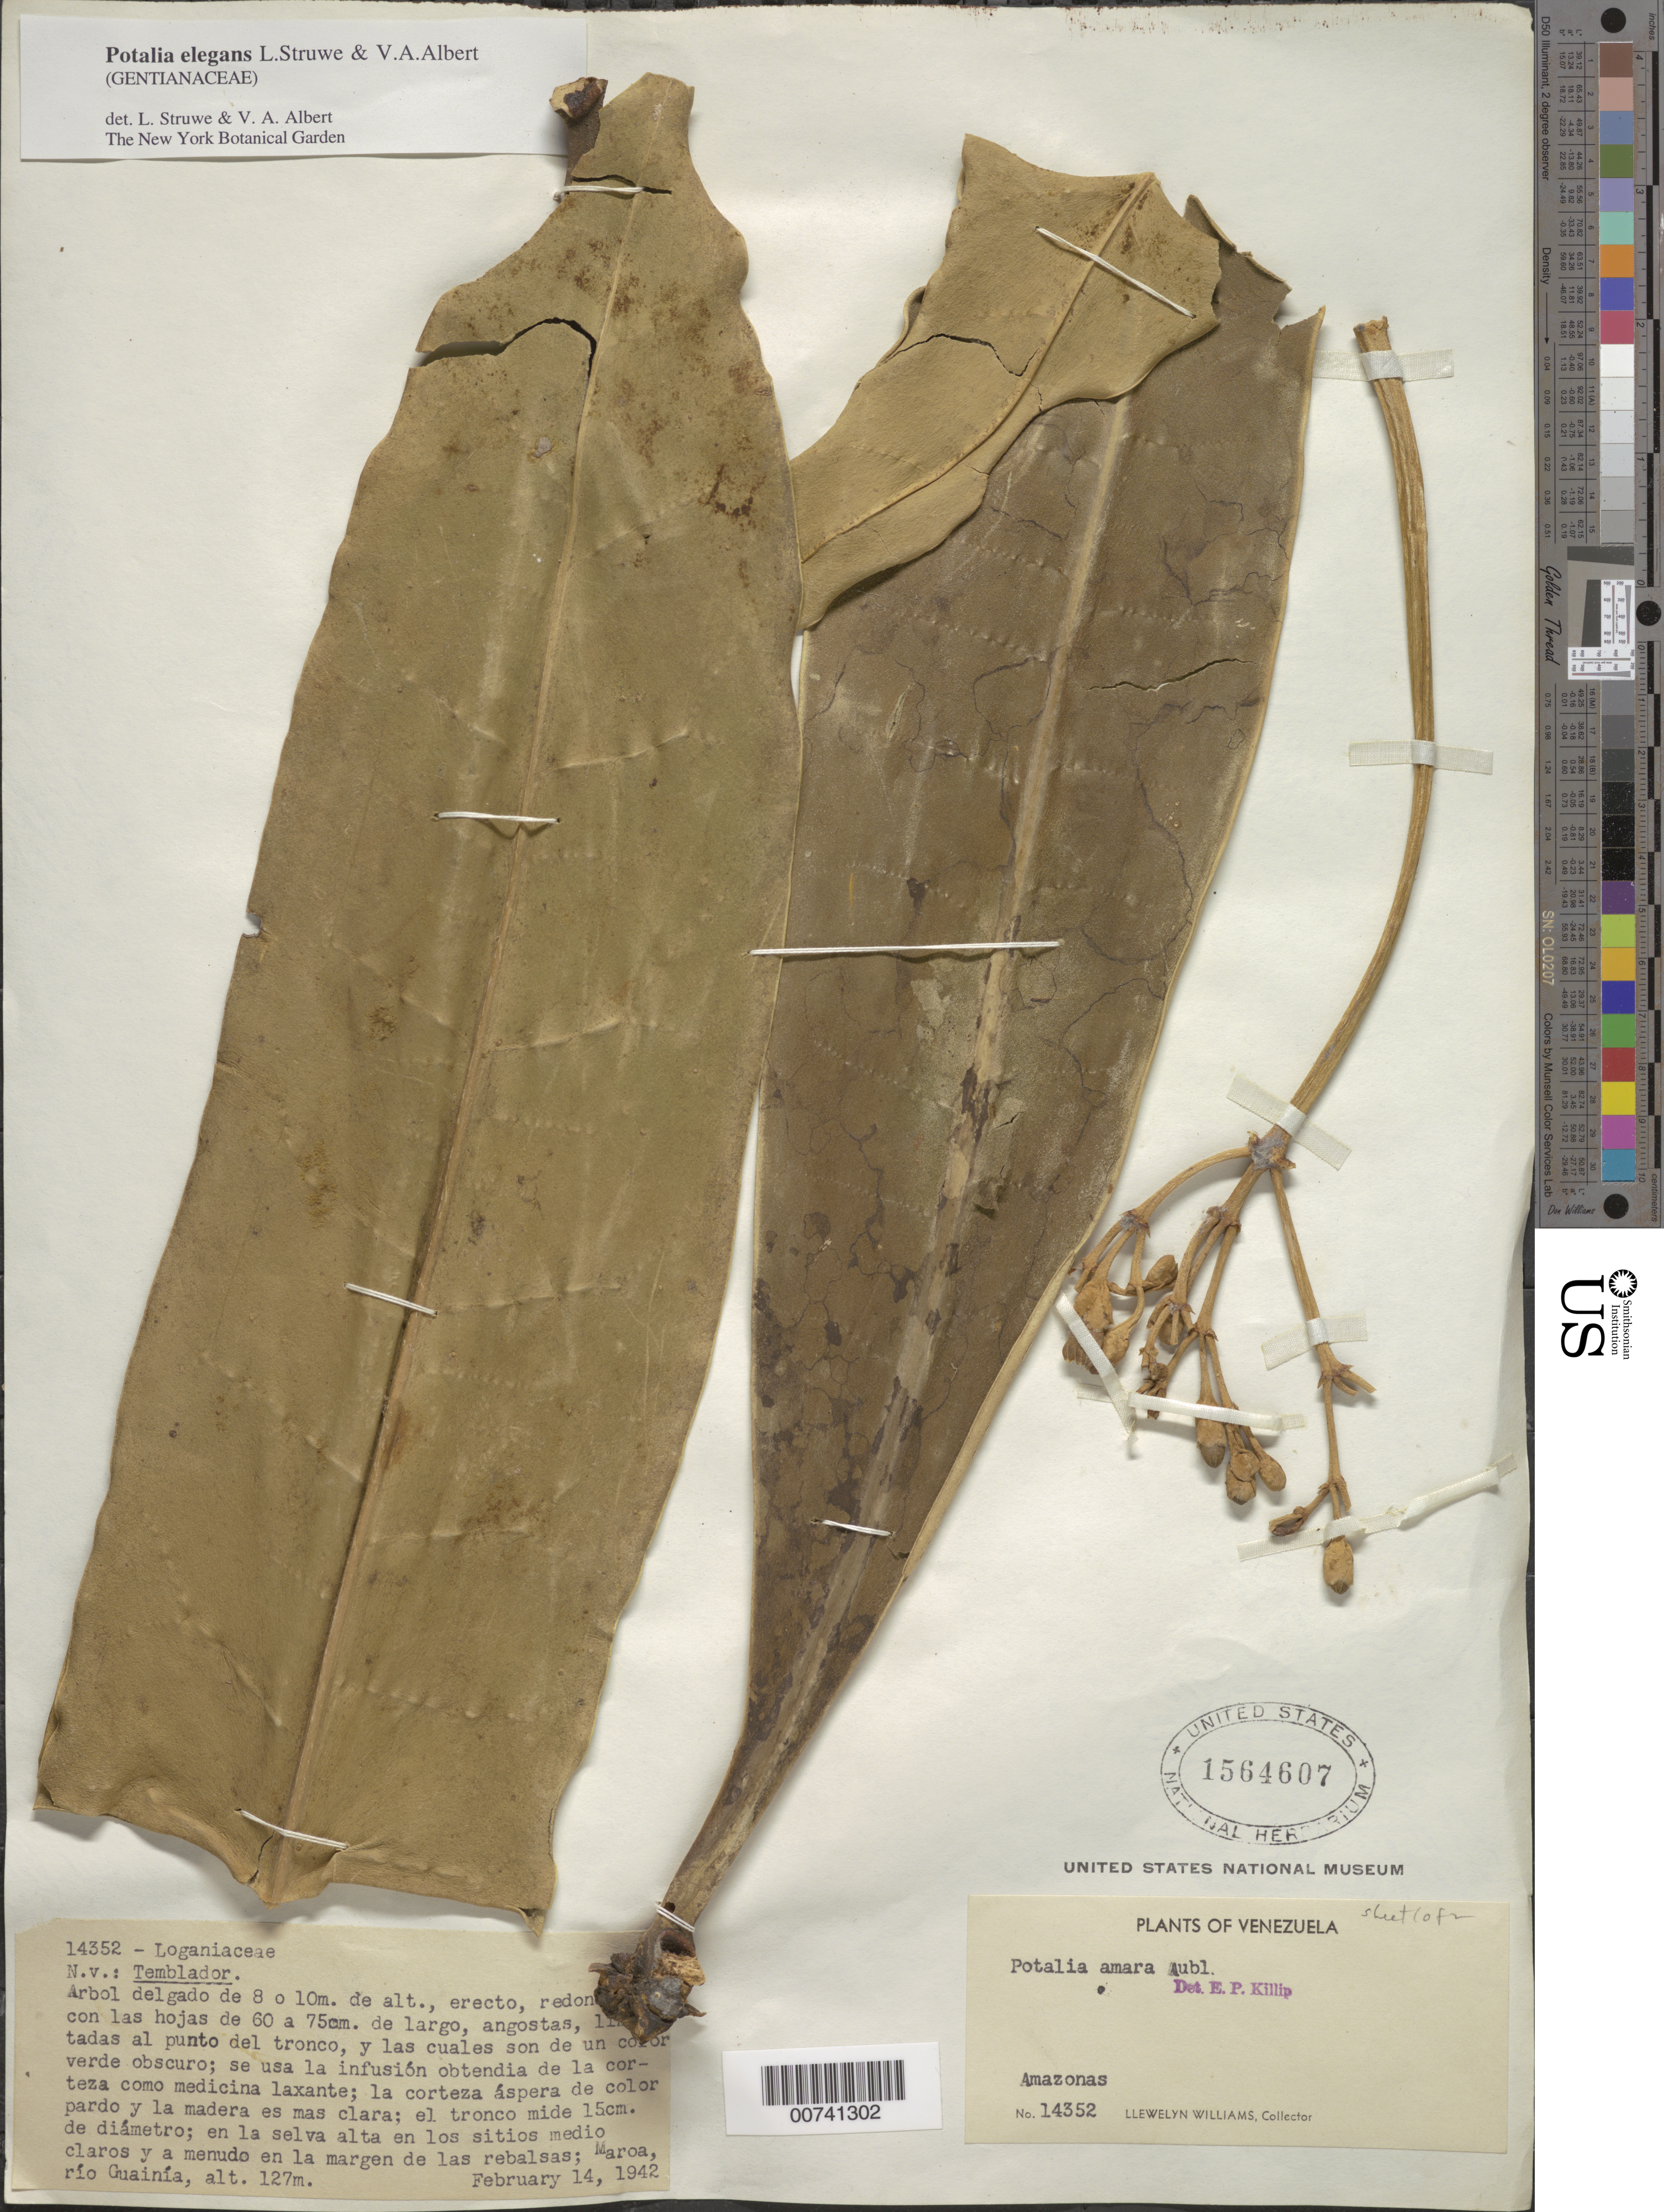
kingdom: Plantae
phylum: Tracheophyta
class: Magnoliopsida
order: Gentianales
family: Gentianaceae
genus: Potalia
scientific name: Potalia elegans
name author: Struwe & V.A. Albert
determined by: Struwe, L.; Albert, V. A.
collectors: Ll. Williams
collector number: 14352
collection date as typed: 14-Feb-42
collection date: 1942-02-14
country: Venezuela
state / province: Amazonas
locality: Maroa, Río Guainía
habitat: Selva en los sitios medio claros y a menudo en la margen de las rebalsas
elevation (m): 127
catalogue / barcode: US 1564607